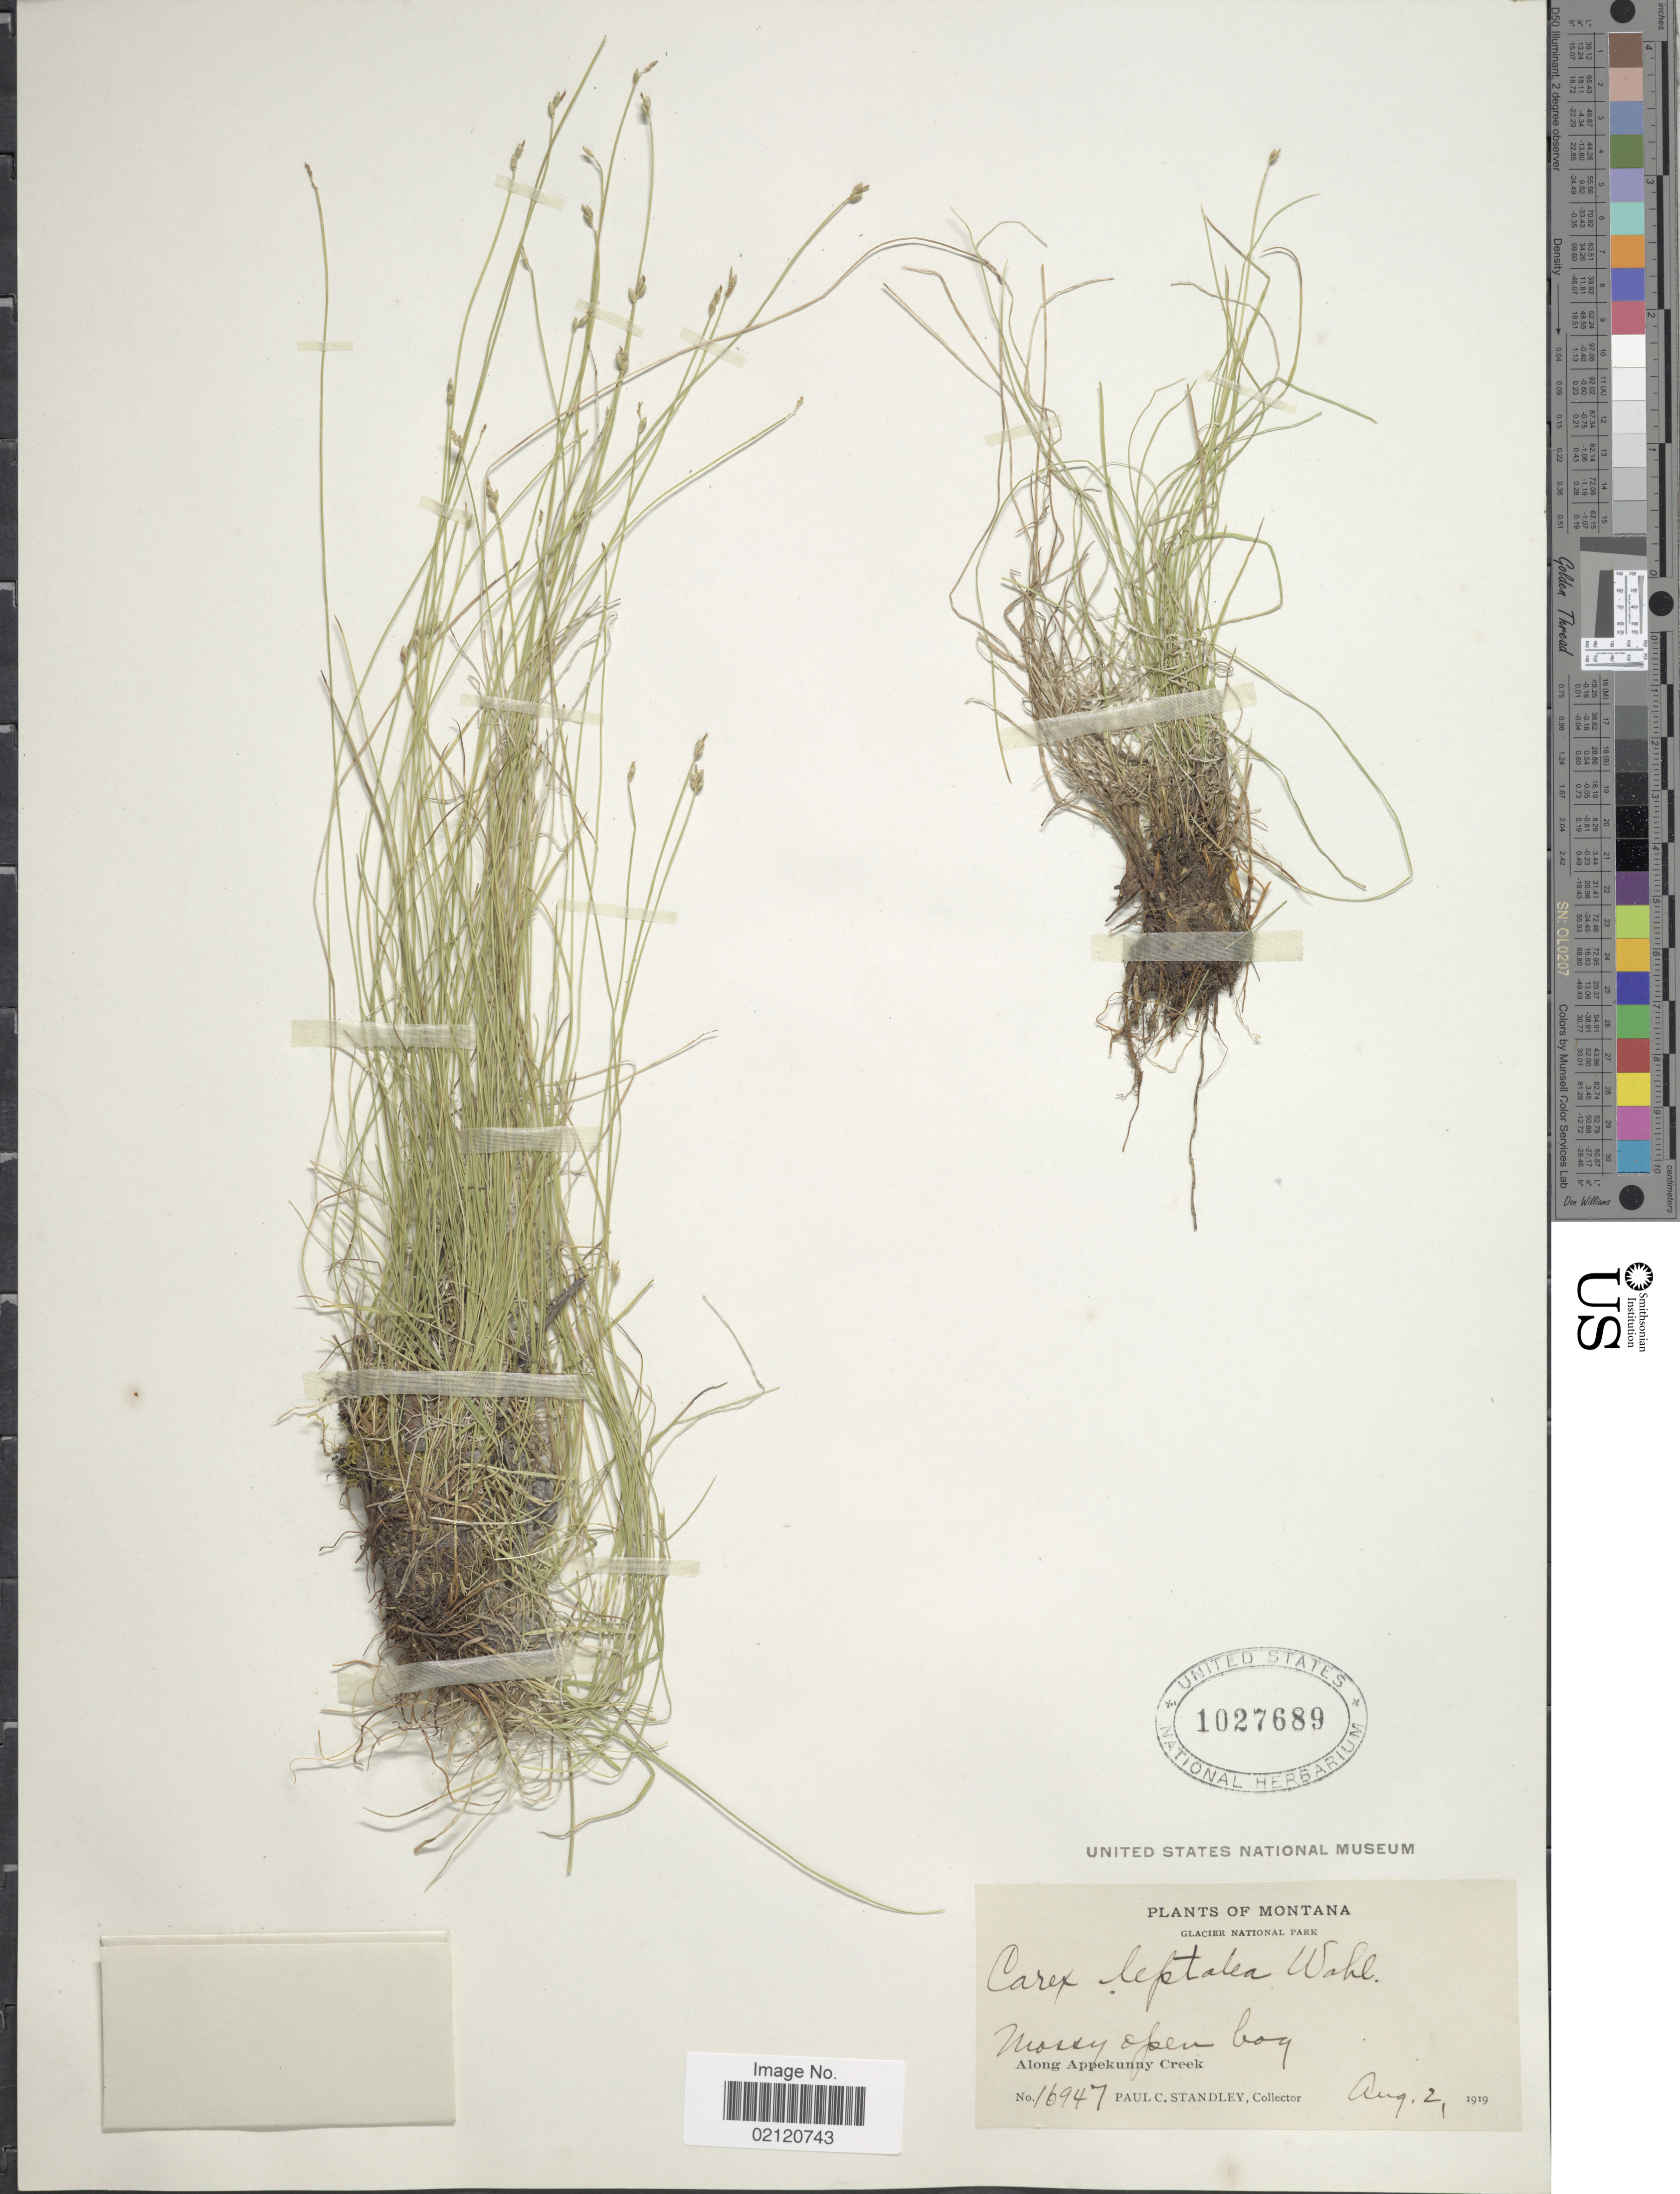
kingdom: Plantae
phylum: Tracheophyta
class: Liliopsida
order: Poales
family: Cyperaceae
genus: Carex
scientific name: Carex leptalea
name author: Wahlenb.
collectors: P. C. Standley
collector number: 16947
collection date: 1919-08-02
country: United States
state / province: Montana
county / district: Glacier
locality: Glacier National Park, along Appekunny Creek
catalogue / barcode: US 1027689